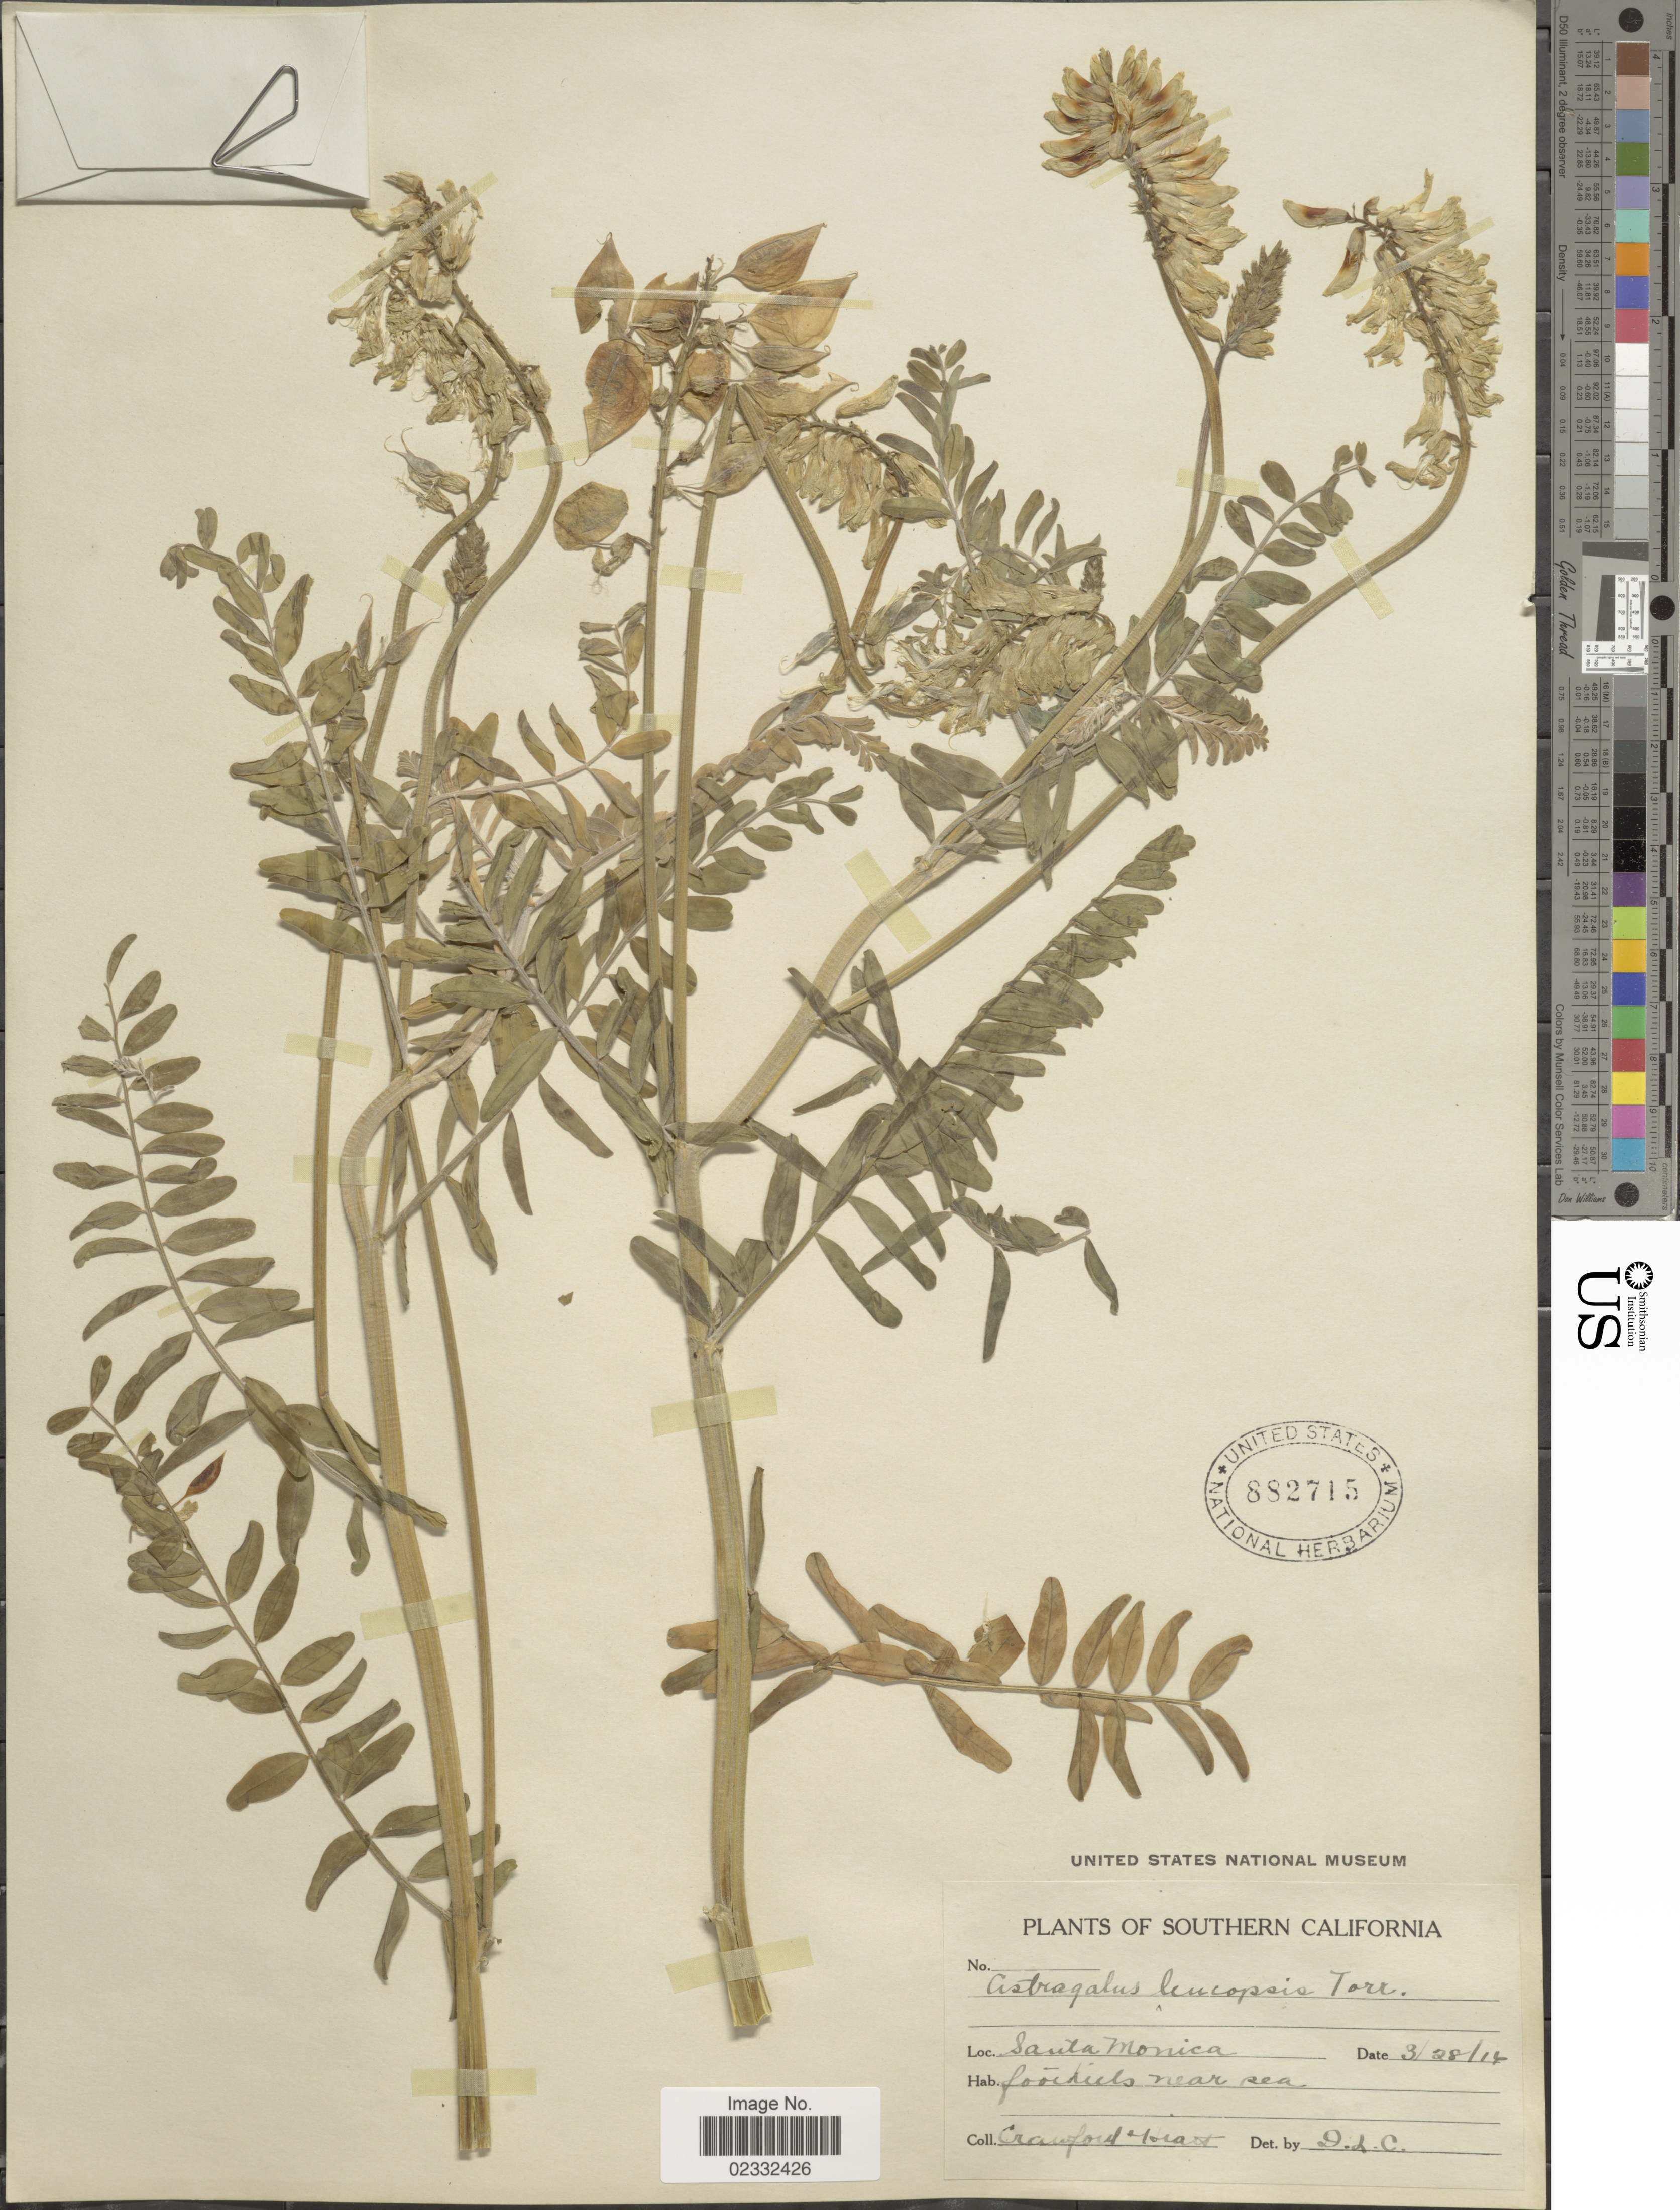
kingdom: Plantae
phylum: Tracheophyta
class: Magnoliopsida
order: Fabales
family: Fabaceae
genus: Astragalus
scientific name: Astragalus leucopsis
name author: (Torr.) Torr.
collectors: Crawford & Hiatt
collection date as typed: Transcribed d/m/y: 28/3/14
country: United States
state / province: California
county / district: Los Angeles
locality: Southern California. Santa Monica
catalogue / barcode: US 882715